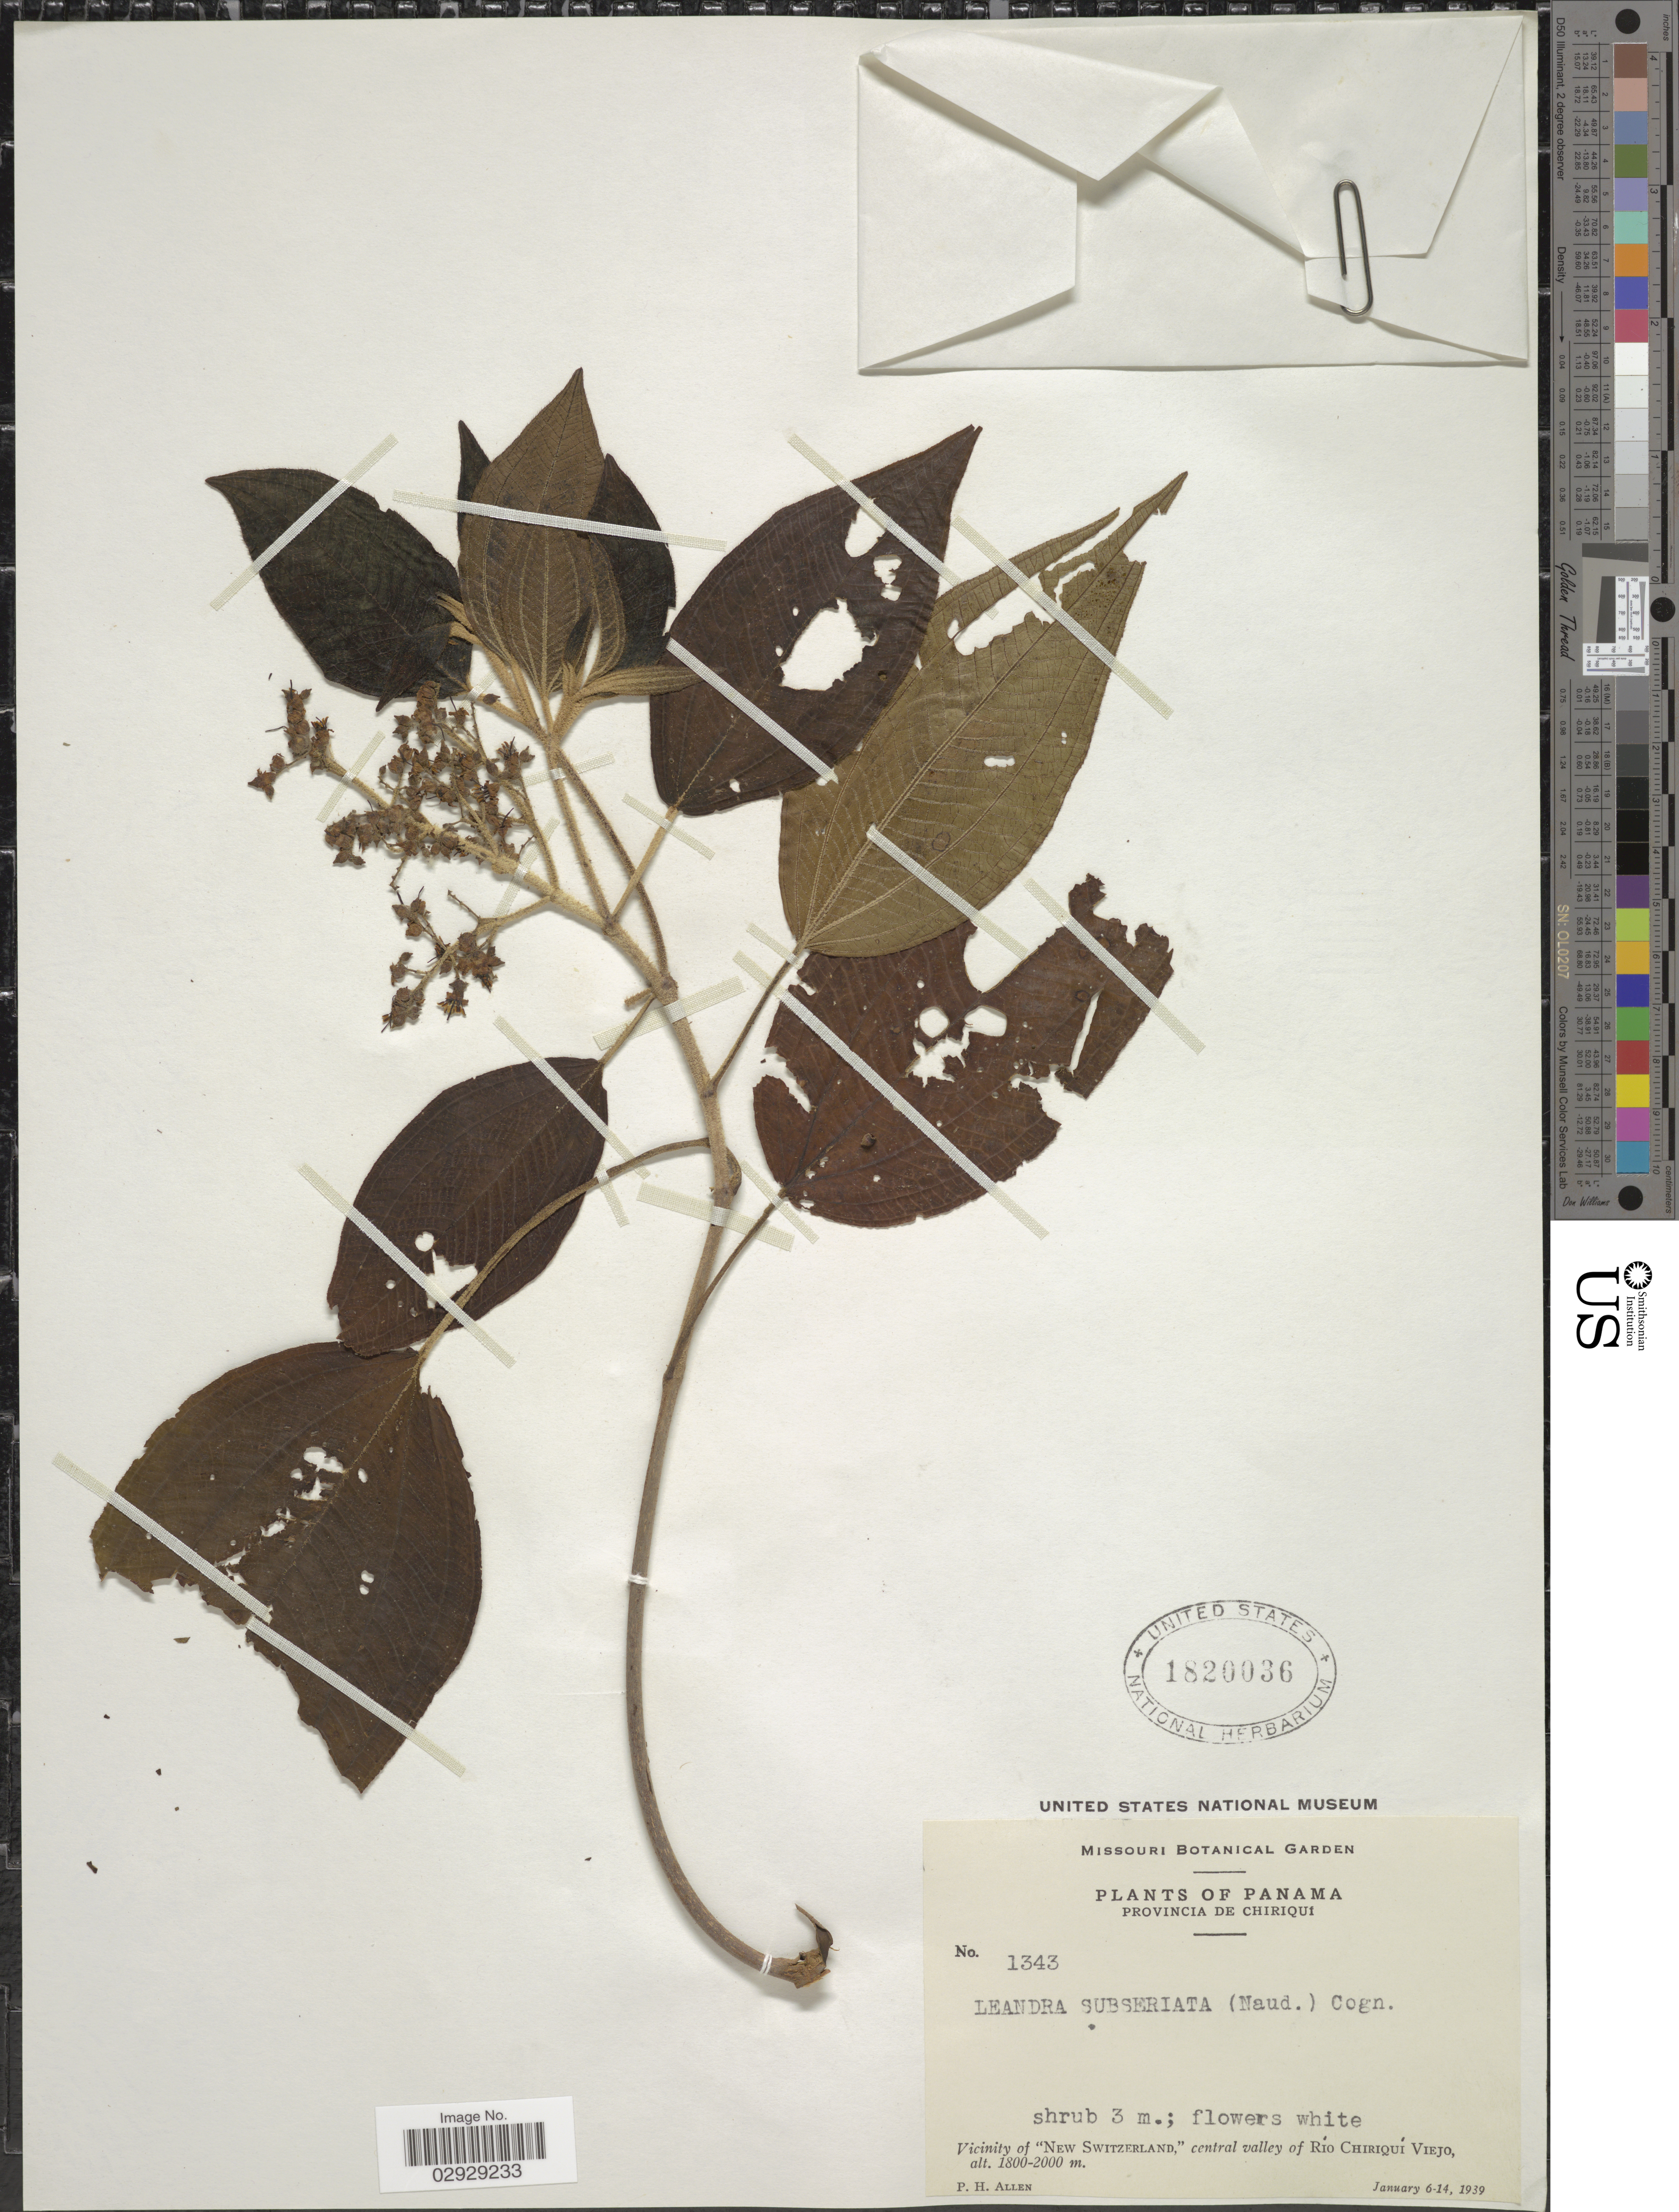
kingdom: Plantae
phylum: Tracheophyta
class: Magnoliopsida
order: Myrtales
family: Melastomataceae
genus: Leandra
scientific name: Leandra melanodesma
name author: (Naudin) Cogn.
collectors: P. H. Allen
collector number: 1343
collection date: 1939-01-06/1939-01-14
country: Panama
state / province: Chiriqui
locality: Vicinity of "New Switzerland," central valey of Río Chiriquí Viejo.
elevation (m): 1800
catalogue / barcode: US 1820036